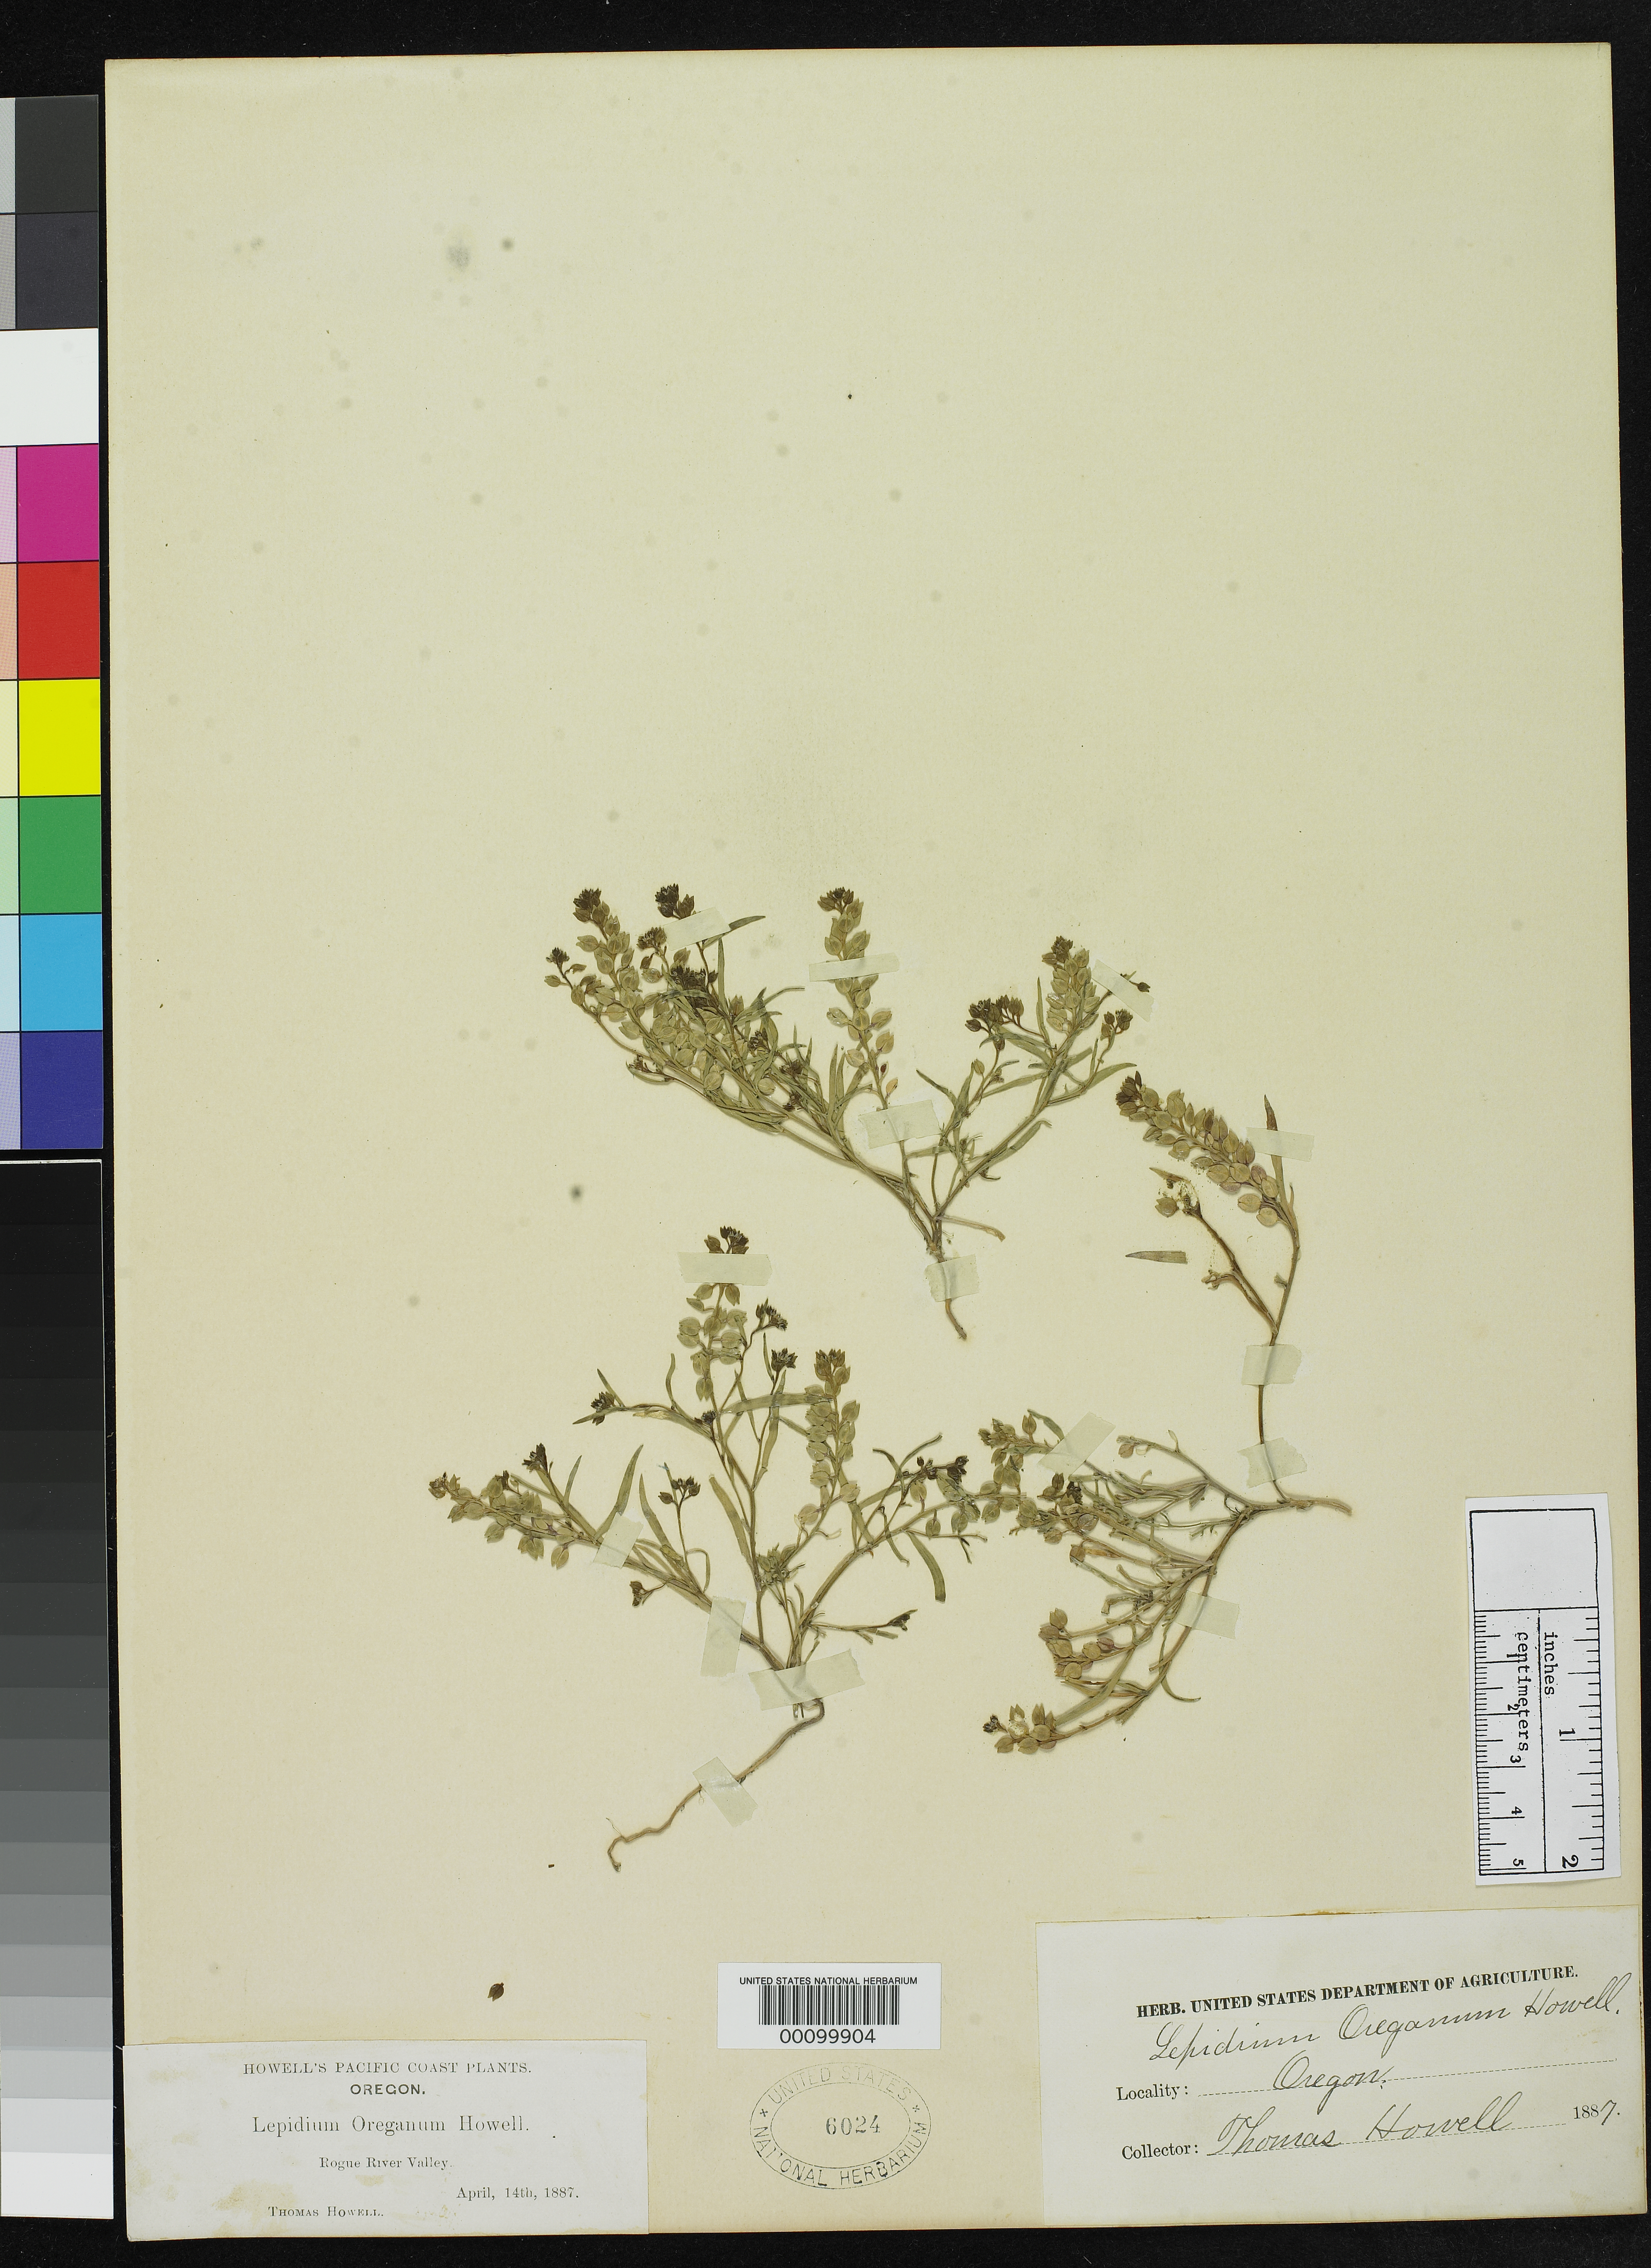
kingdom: Plantae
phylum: Tracheophyta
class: Magnoliopsida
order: Brassicales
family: Brassicaceae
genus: Lepidium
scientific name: Lepidium oreganum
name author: Howell ex Greene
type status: Type Collection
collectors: T. J. Howell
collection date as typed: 14 Apr 1887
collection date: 1887-04-14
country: United States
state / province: Oregon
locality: Woodville.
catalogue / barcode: US 6024